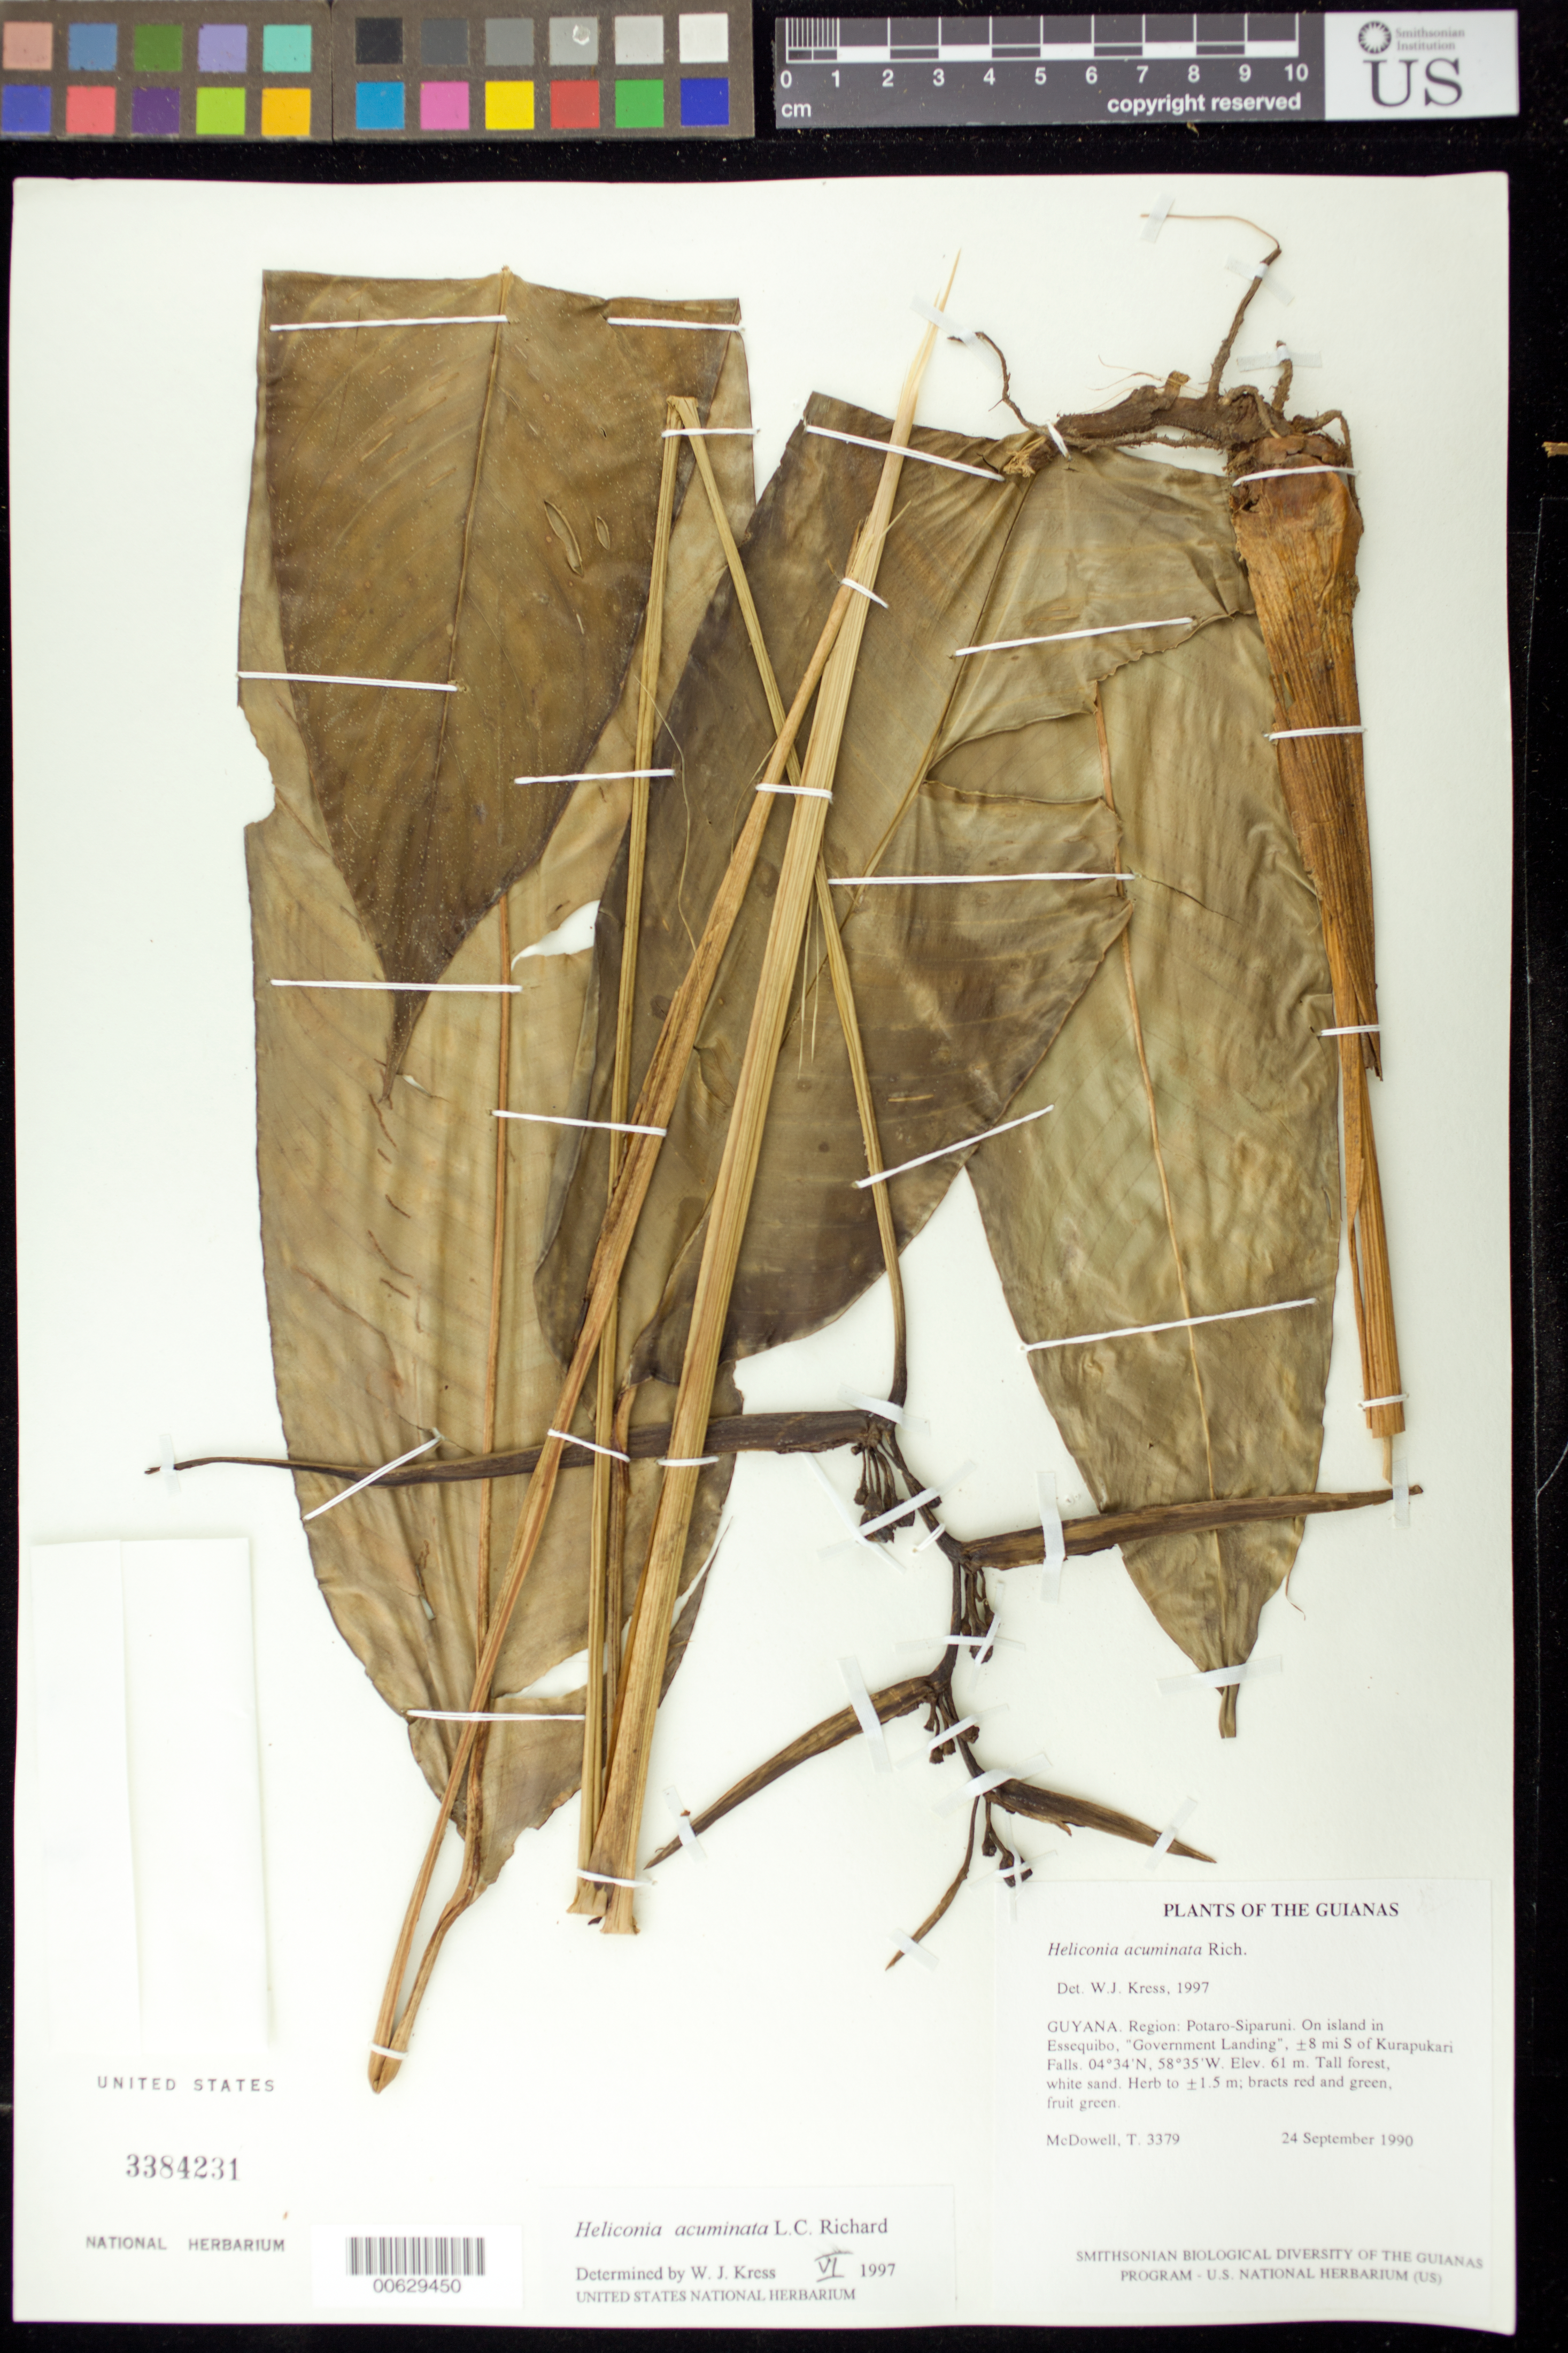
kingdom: Plantae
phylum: Tracheophyta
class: Liliopsida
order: Zingiberales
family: Heliconiaceae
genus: Heliconia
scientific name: Heliconia acuminata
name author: A. Rich.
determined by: Kress, W. J., (US), Smithsonian Institution - National Museum of Natural History (UNITED STATES)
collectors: T. McDowell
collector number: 3379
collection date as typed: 24 September 1990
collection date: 1990-09-24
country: Guyana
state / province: U. Demerara-Berbice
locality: On island in Essequibo, "Government Landing", ±8 mi S of Kurupukari Falls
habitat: Tall forest, white sand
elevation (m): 61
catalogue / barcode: US 3384231